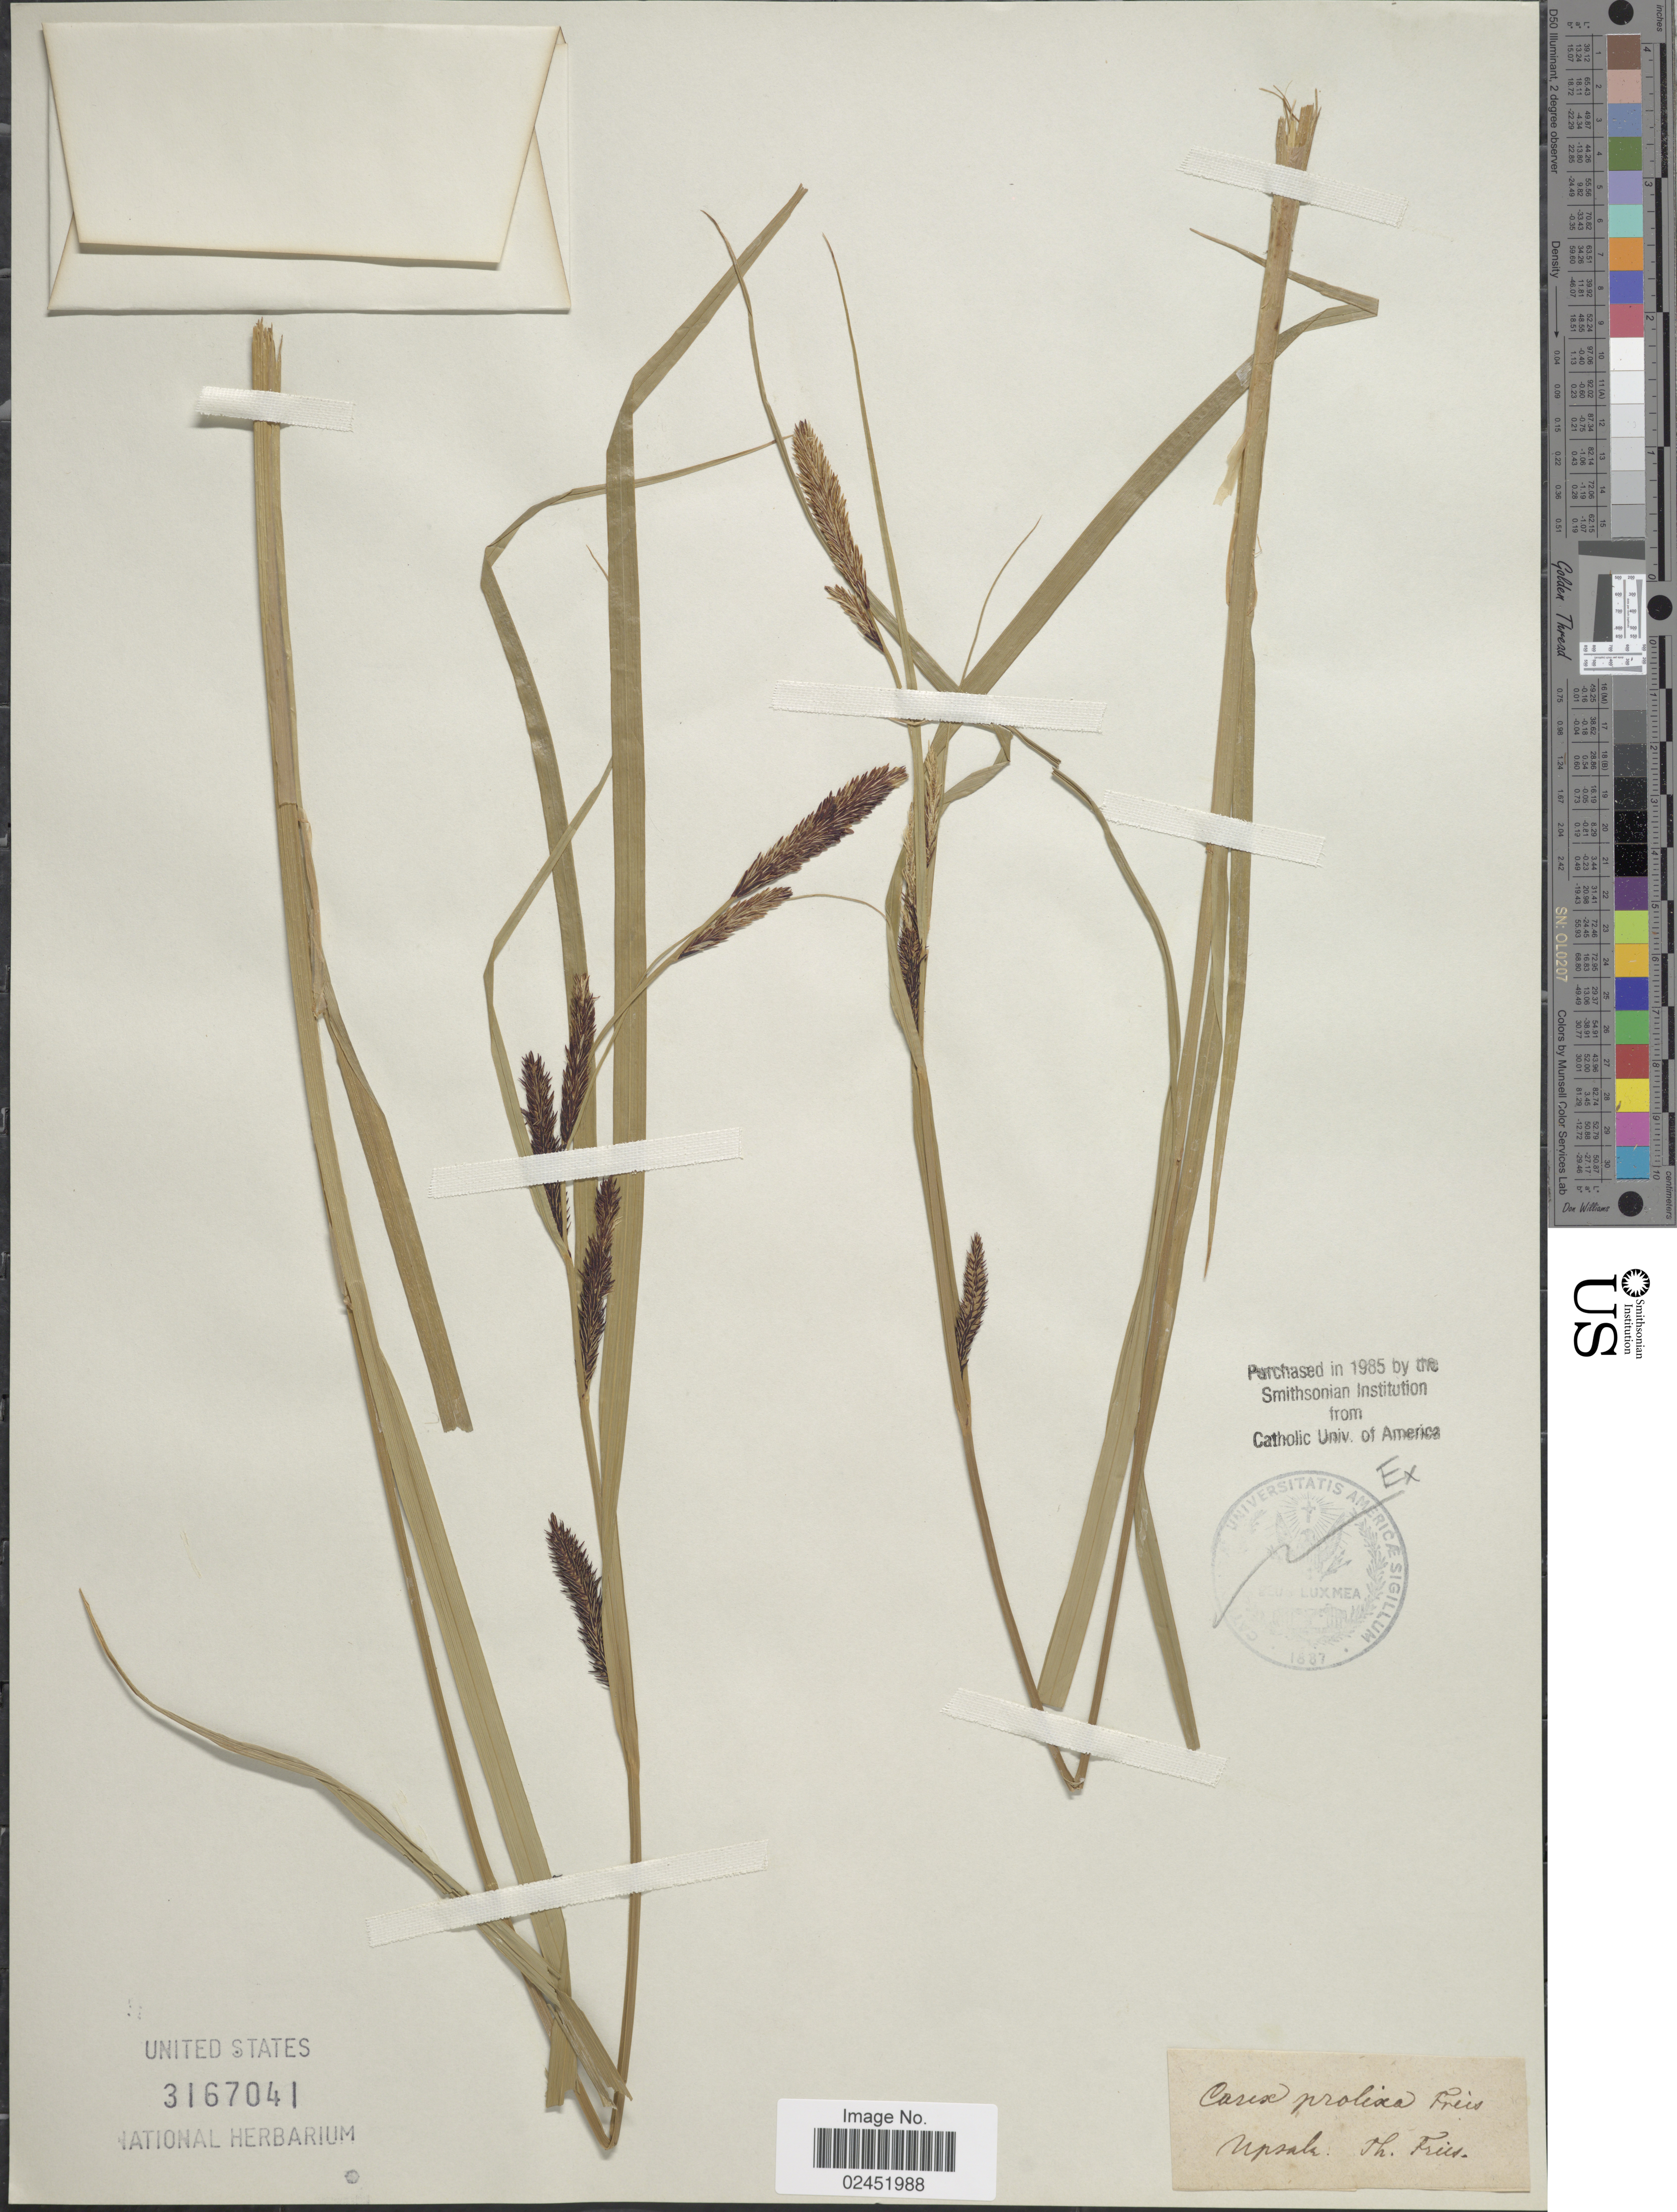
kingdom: Plantae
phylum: Tracheophyta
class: Liliopsida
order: Poales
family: Cyperaceae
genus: Carex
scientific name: Carex x prolixa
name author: Fr.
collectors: T. Fries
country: Sweden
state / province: Uppsala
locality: Upsala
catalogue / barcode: US 3167041